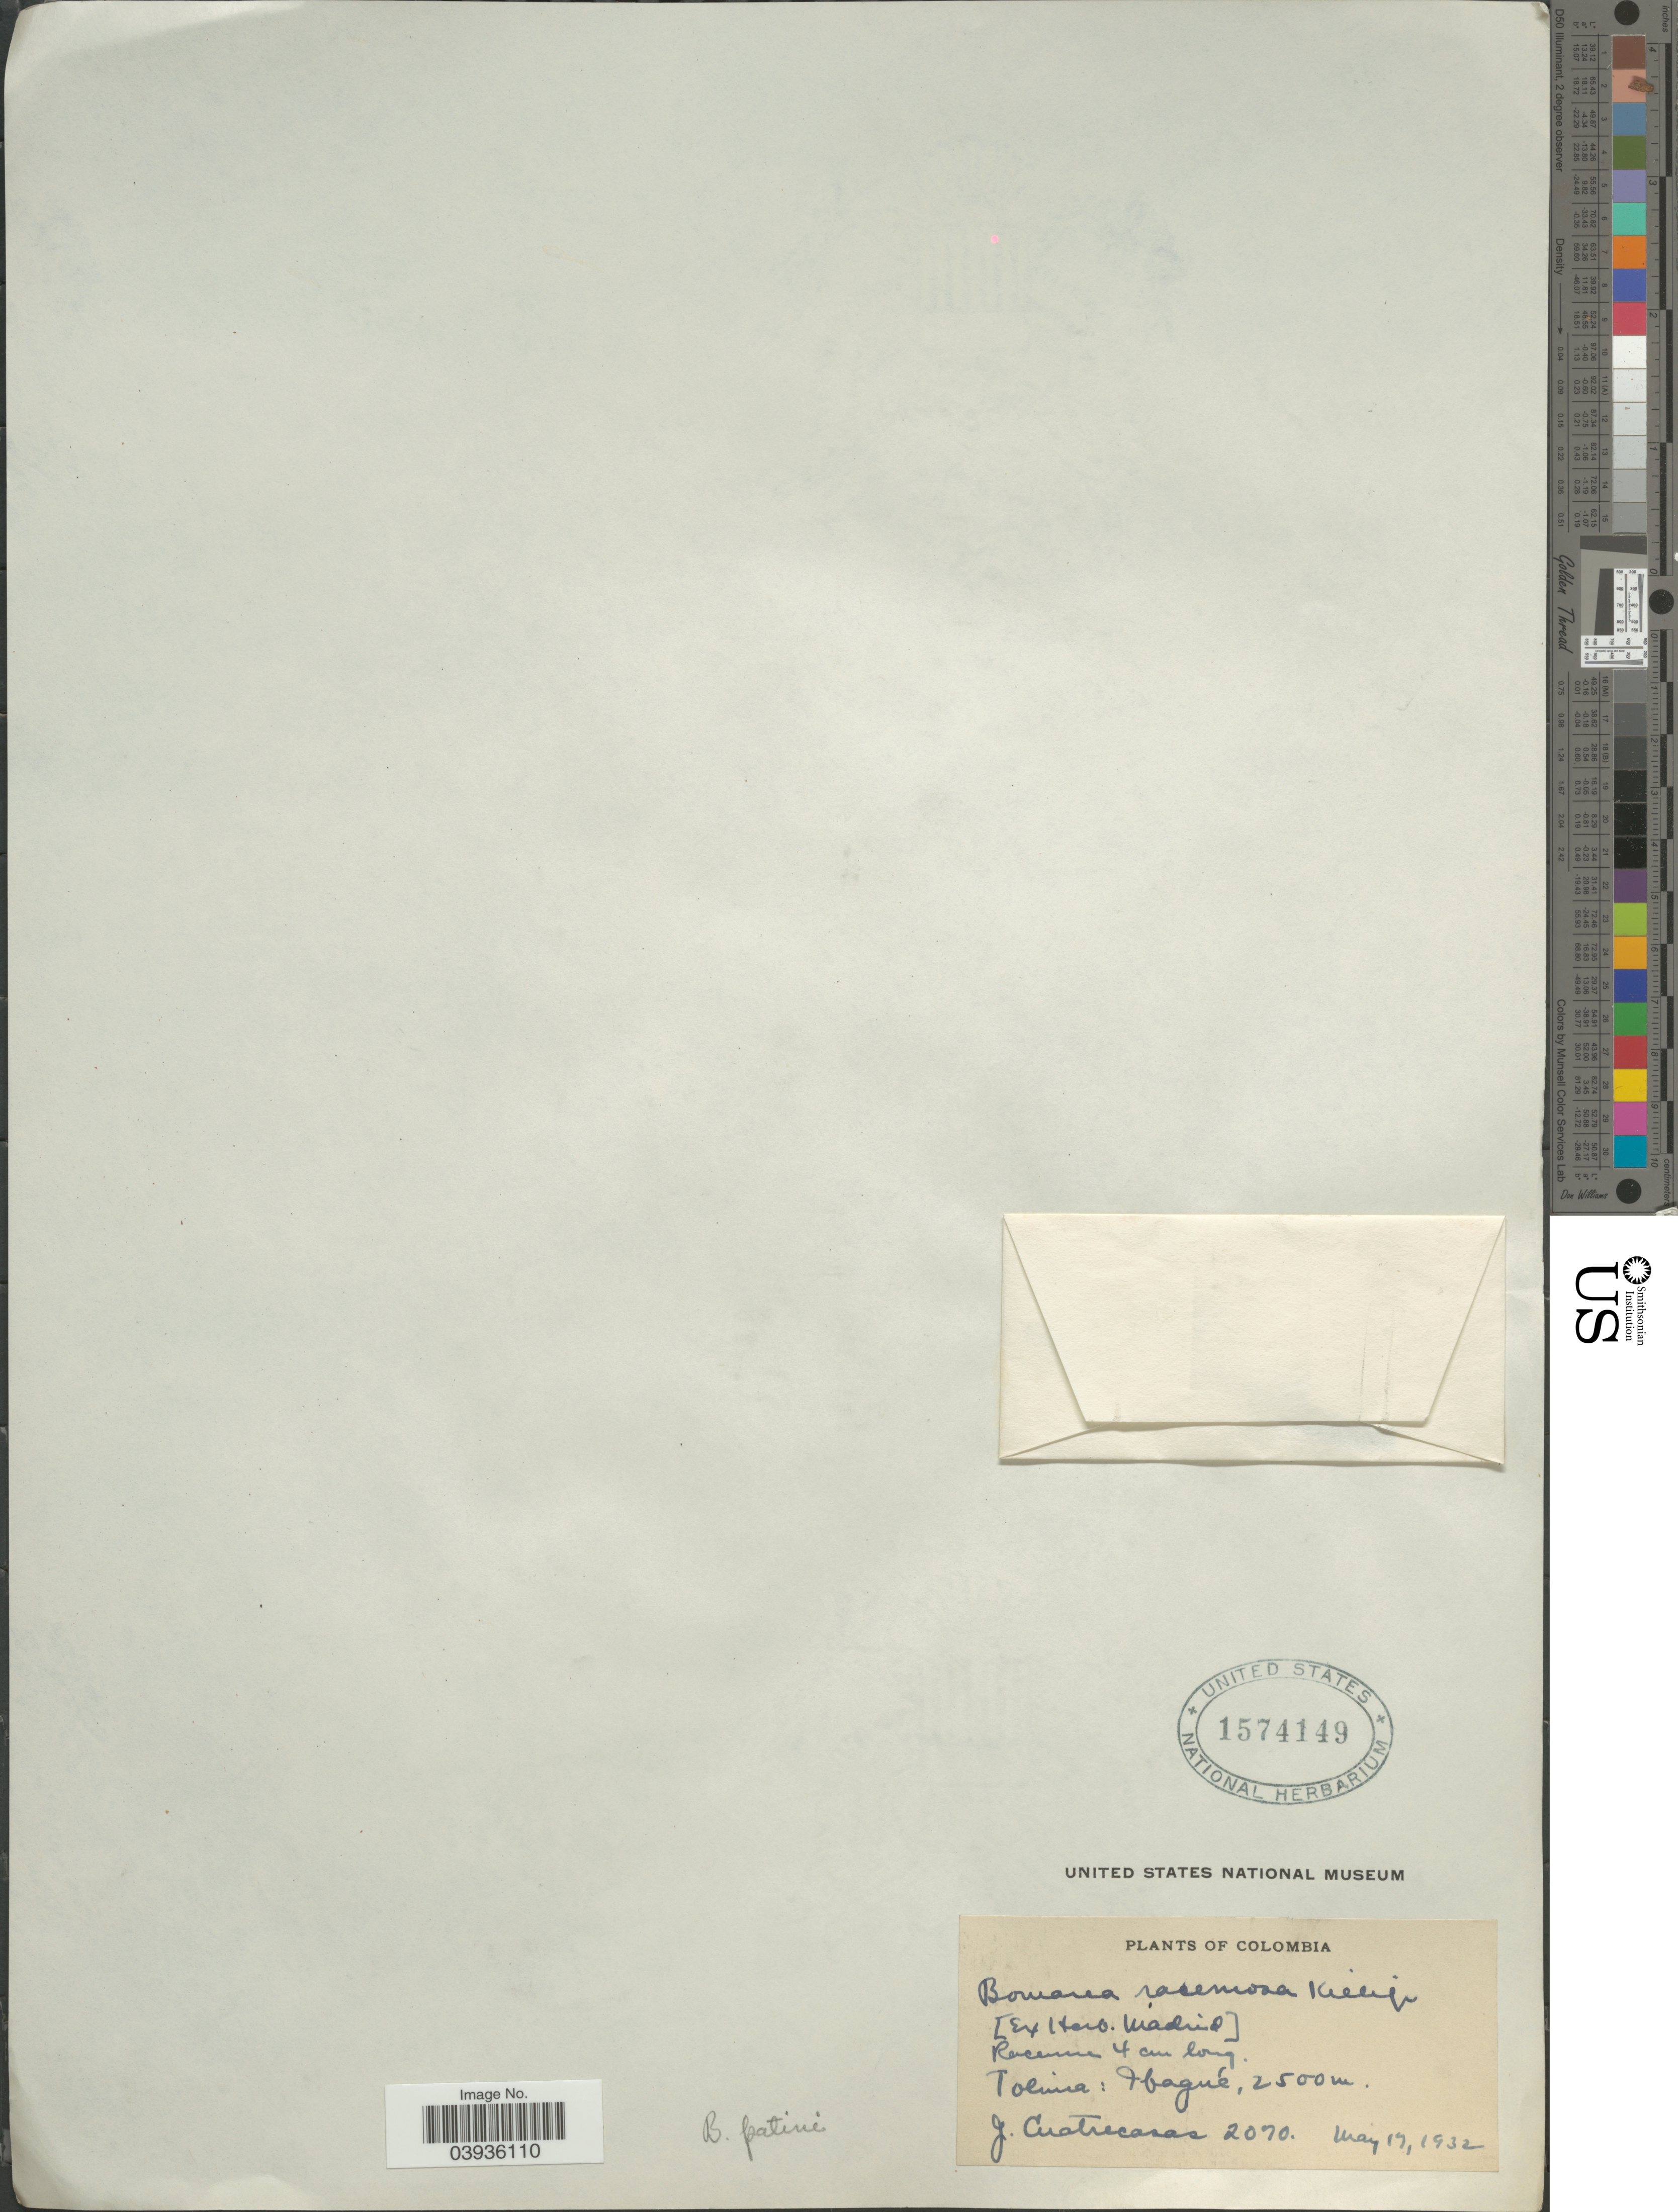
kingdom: Plantae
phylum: Tracheophyta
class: Liliopsida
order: Liliales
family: Alstroemeriaceae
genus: Bomarea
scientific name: Bomarea patinii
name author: Baker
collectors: J. Cuatrecasas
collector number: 2070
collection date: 1932-05-19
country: Colombia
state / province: Tolima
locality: Ibagué.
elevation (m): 2500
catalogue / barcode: US 1574149